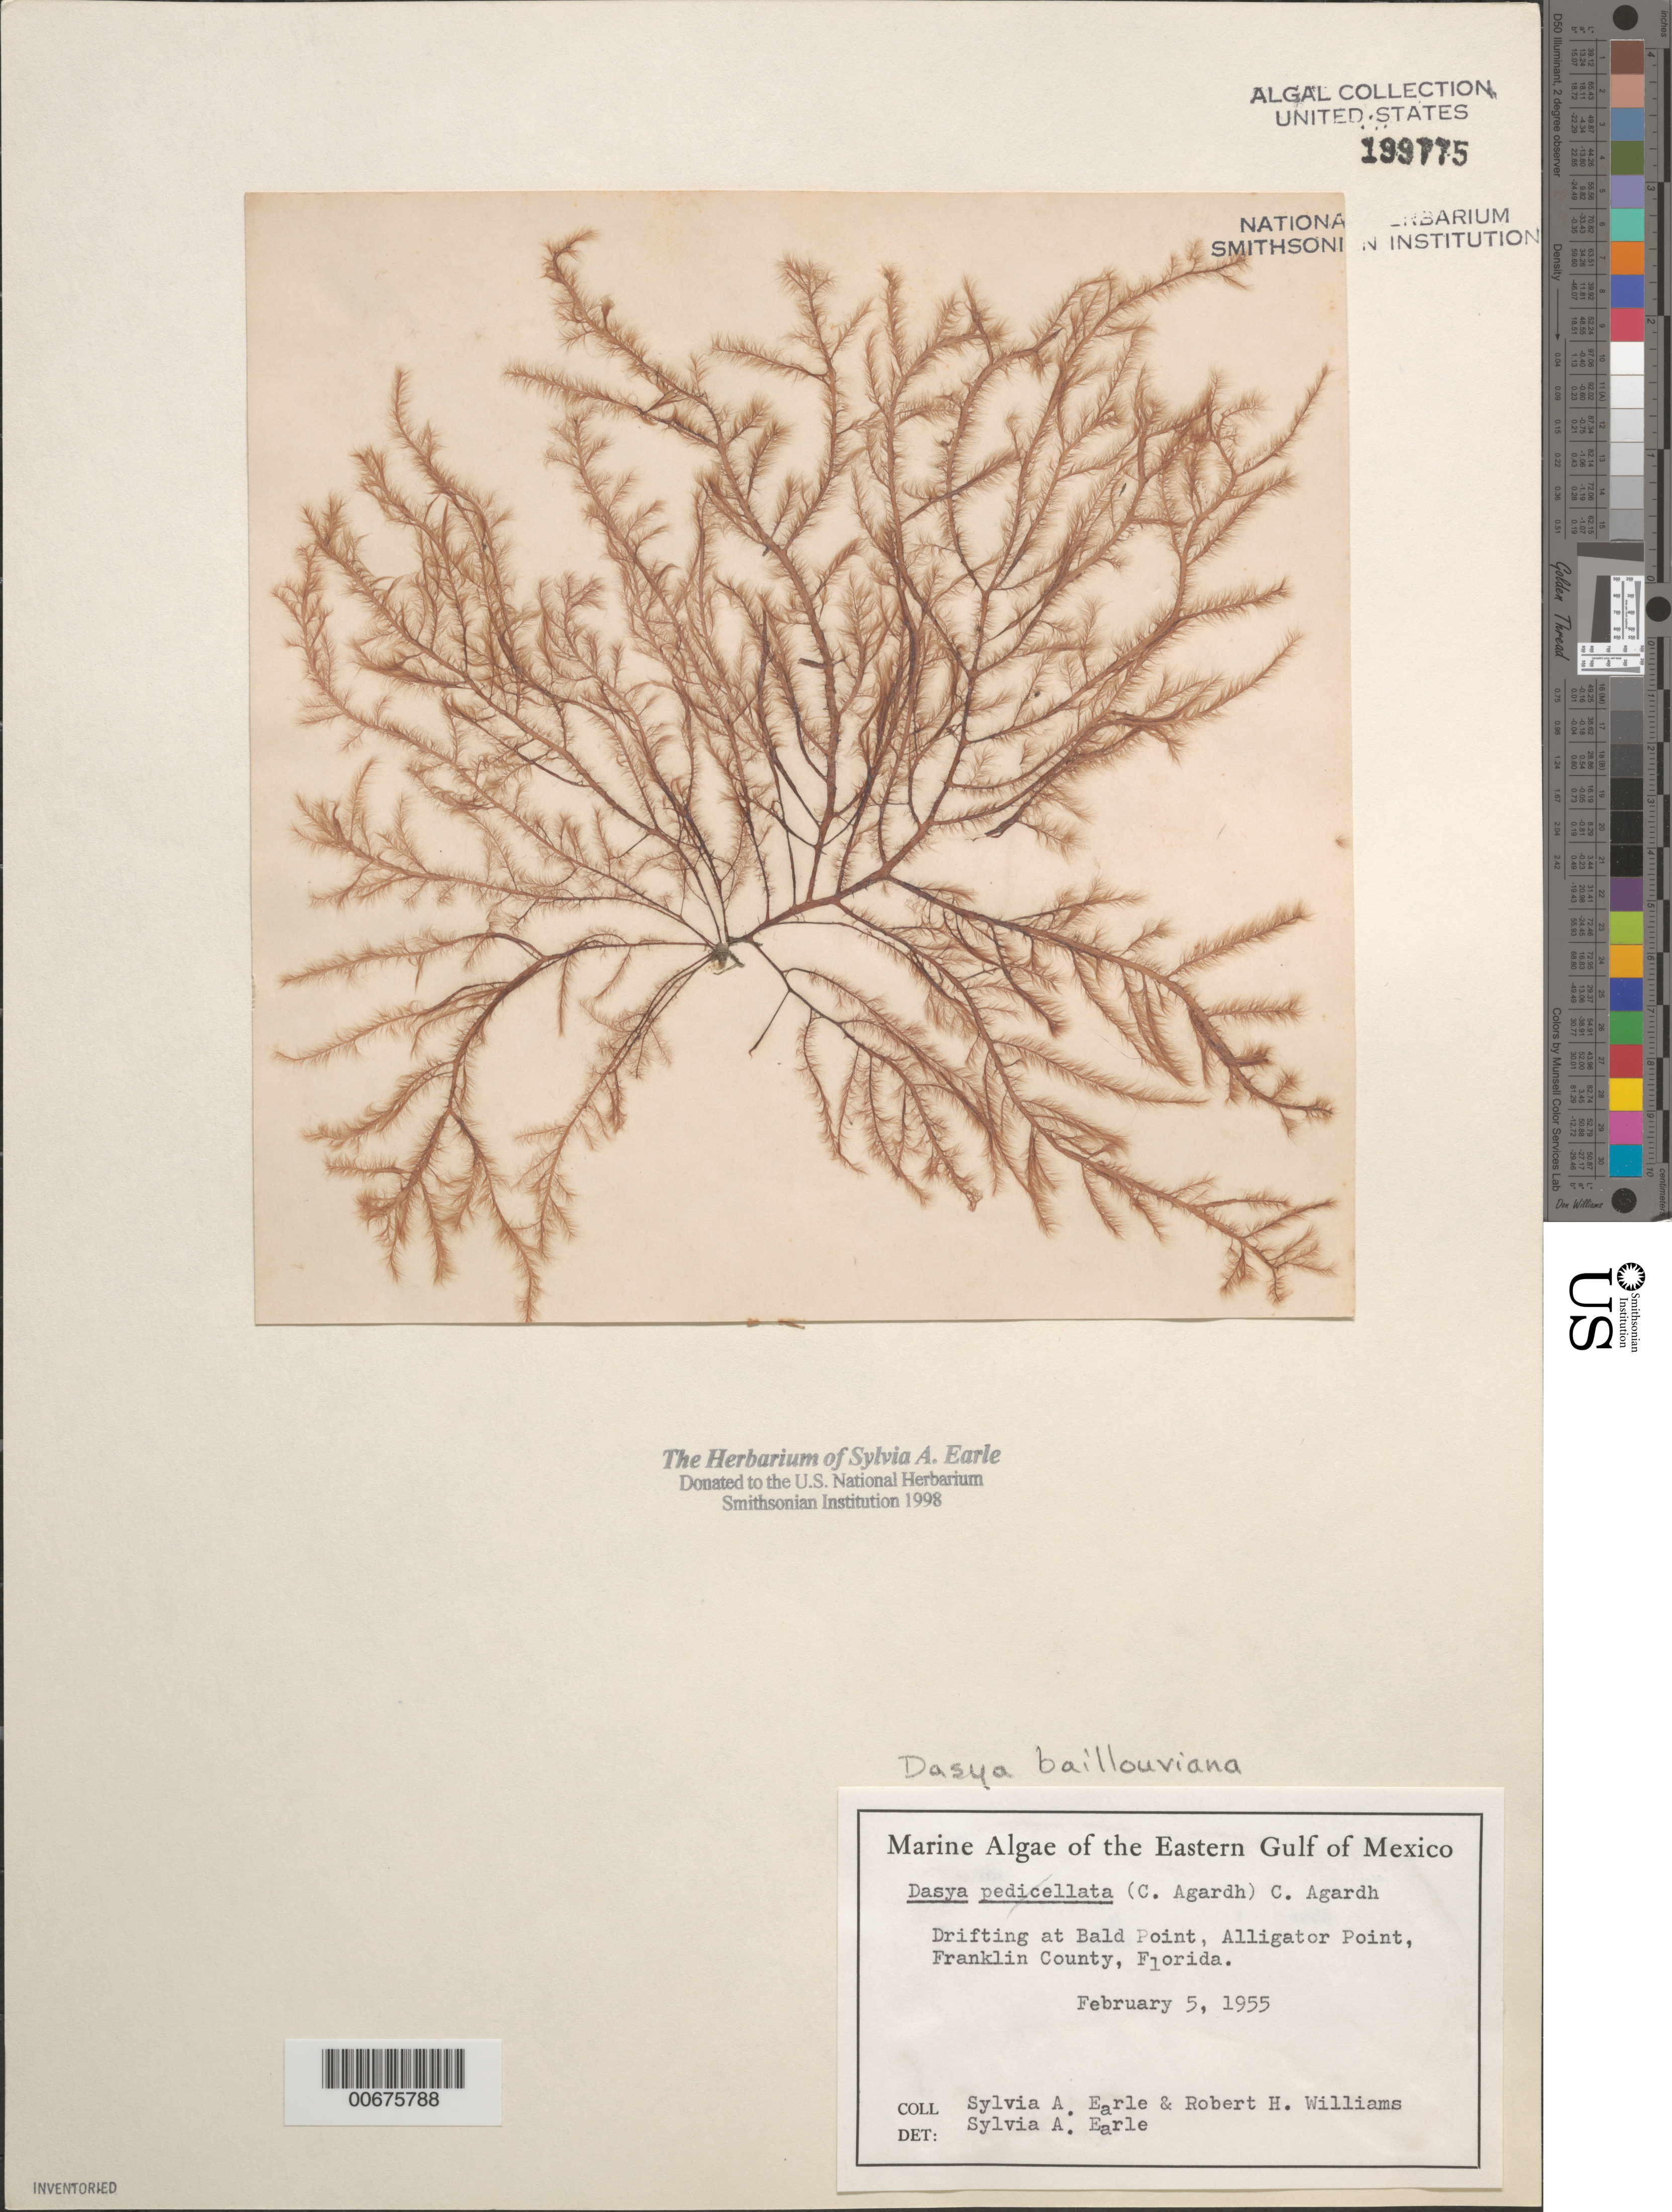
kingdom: Plantae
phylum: Rhodophyta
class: Florideophyceae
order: Ceramiales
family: Dasyaceae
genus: Dasya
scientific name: Dasya pedicellata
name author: (C. Agardh) C. Agardh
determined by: Algae name updating Project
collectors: S. A. Earle & R. H. Williams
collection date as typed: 05 Feb 1955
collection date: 1955-02-05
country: United States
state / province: Florida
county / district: Franklin County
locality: Alligator Point, Bald Point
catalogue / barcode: US 199775